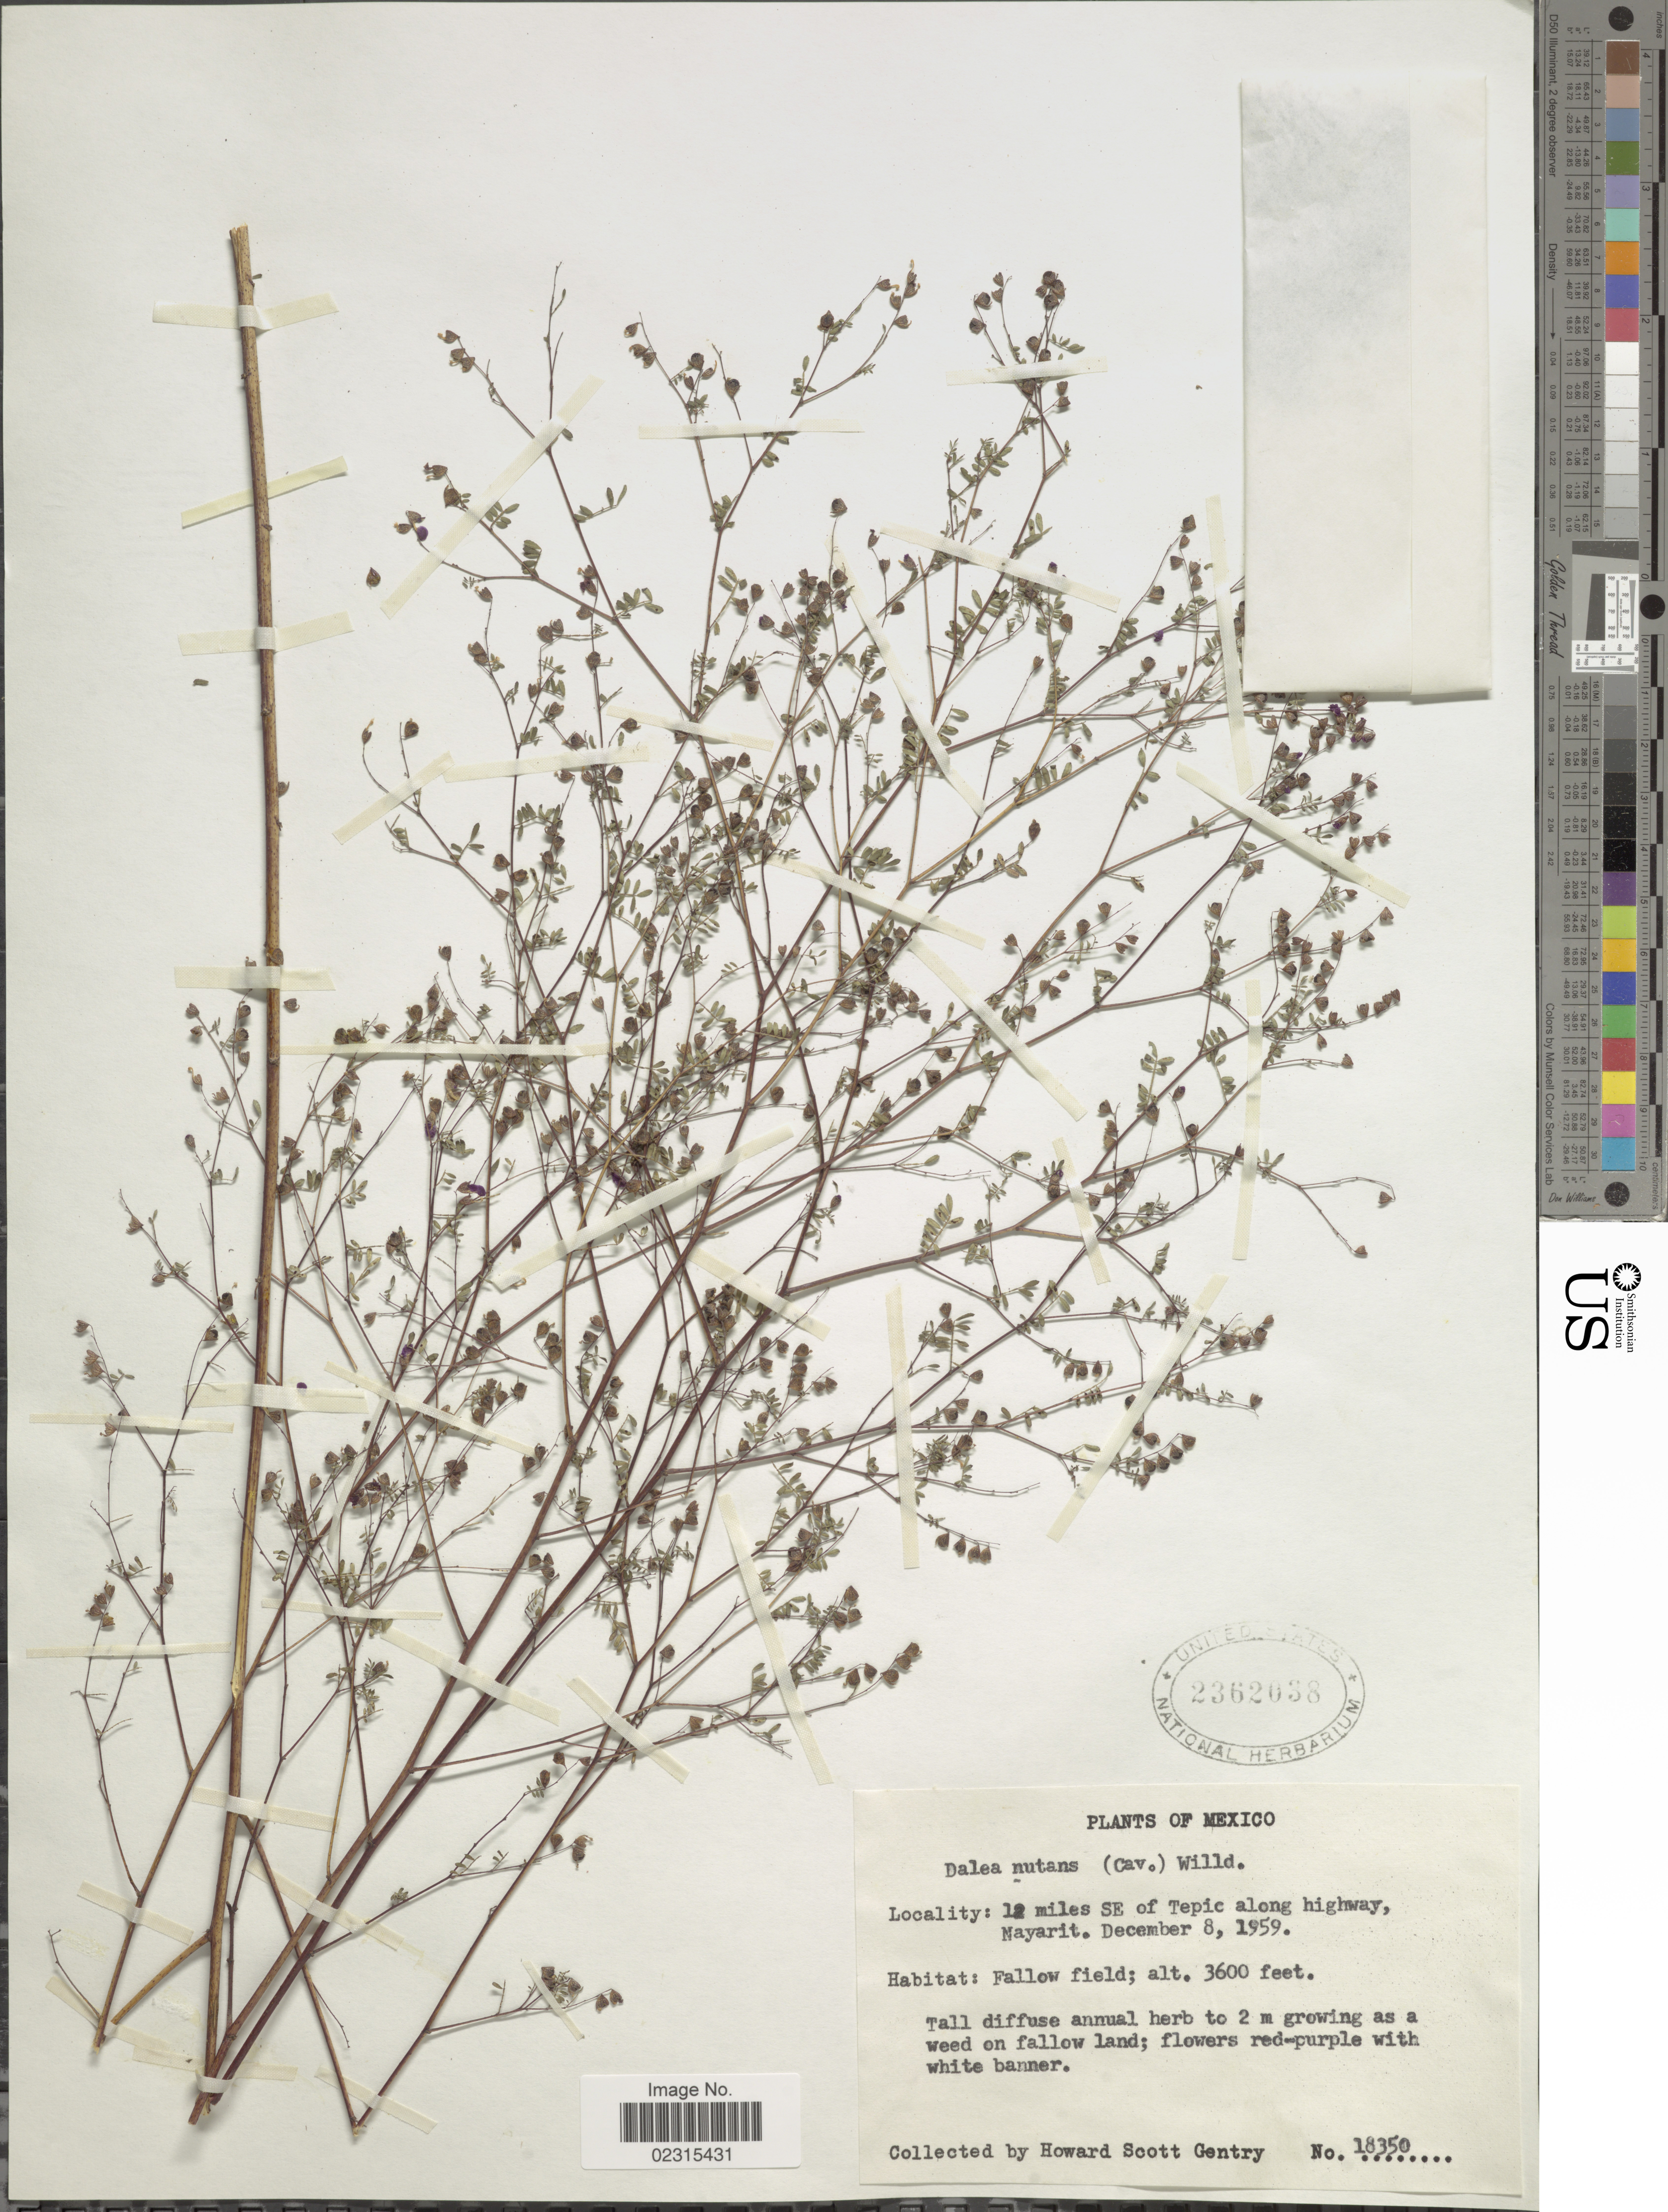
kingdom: Plantae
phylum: Tracheophyta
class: Magnoliopsida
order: Fabales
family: Fabaceae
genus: Marina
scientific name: Marina nutans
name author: (Cav.) Barneby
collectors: H. S. Gentry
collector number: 18350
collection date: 1959-12-08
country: Mexico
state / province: Nayarit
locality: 12 miles Se of Tepic along highway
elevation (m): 1097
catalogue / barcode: US 2362038